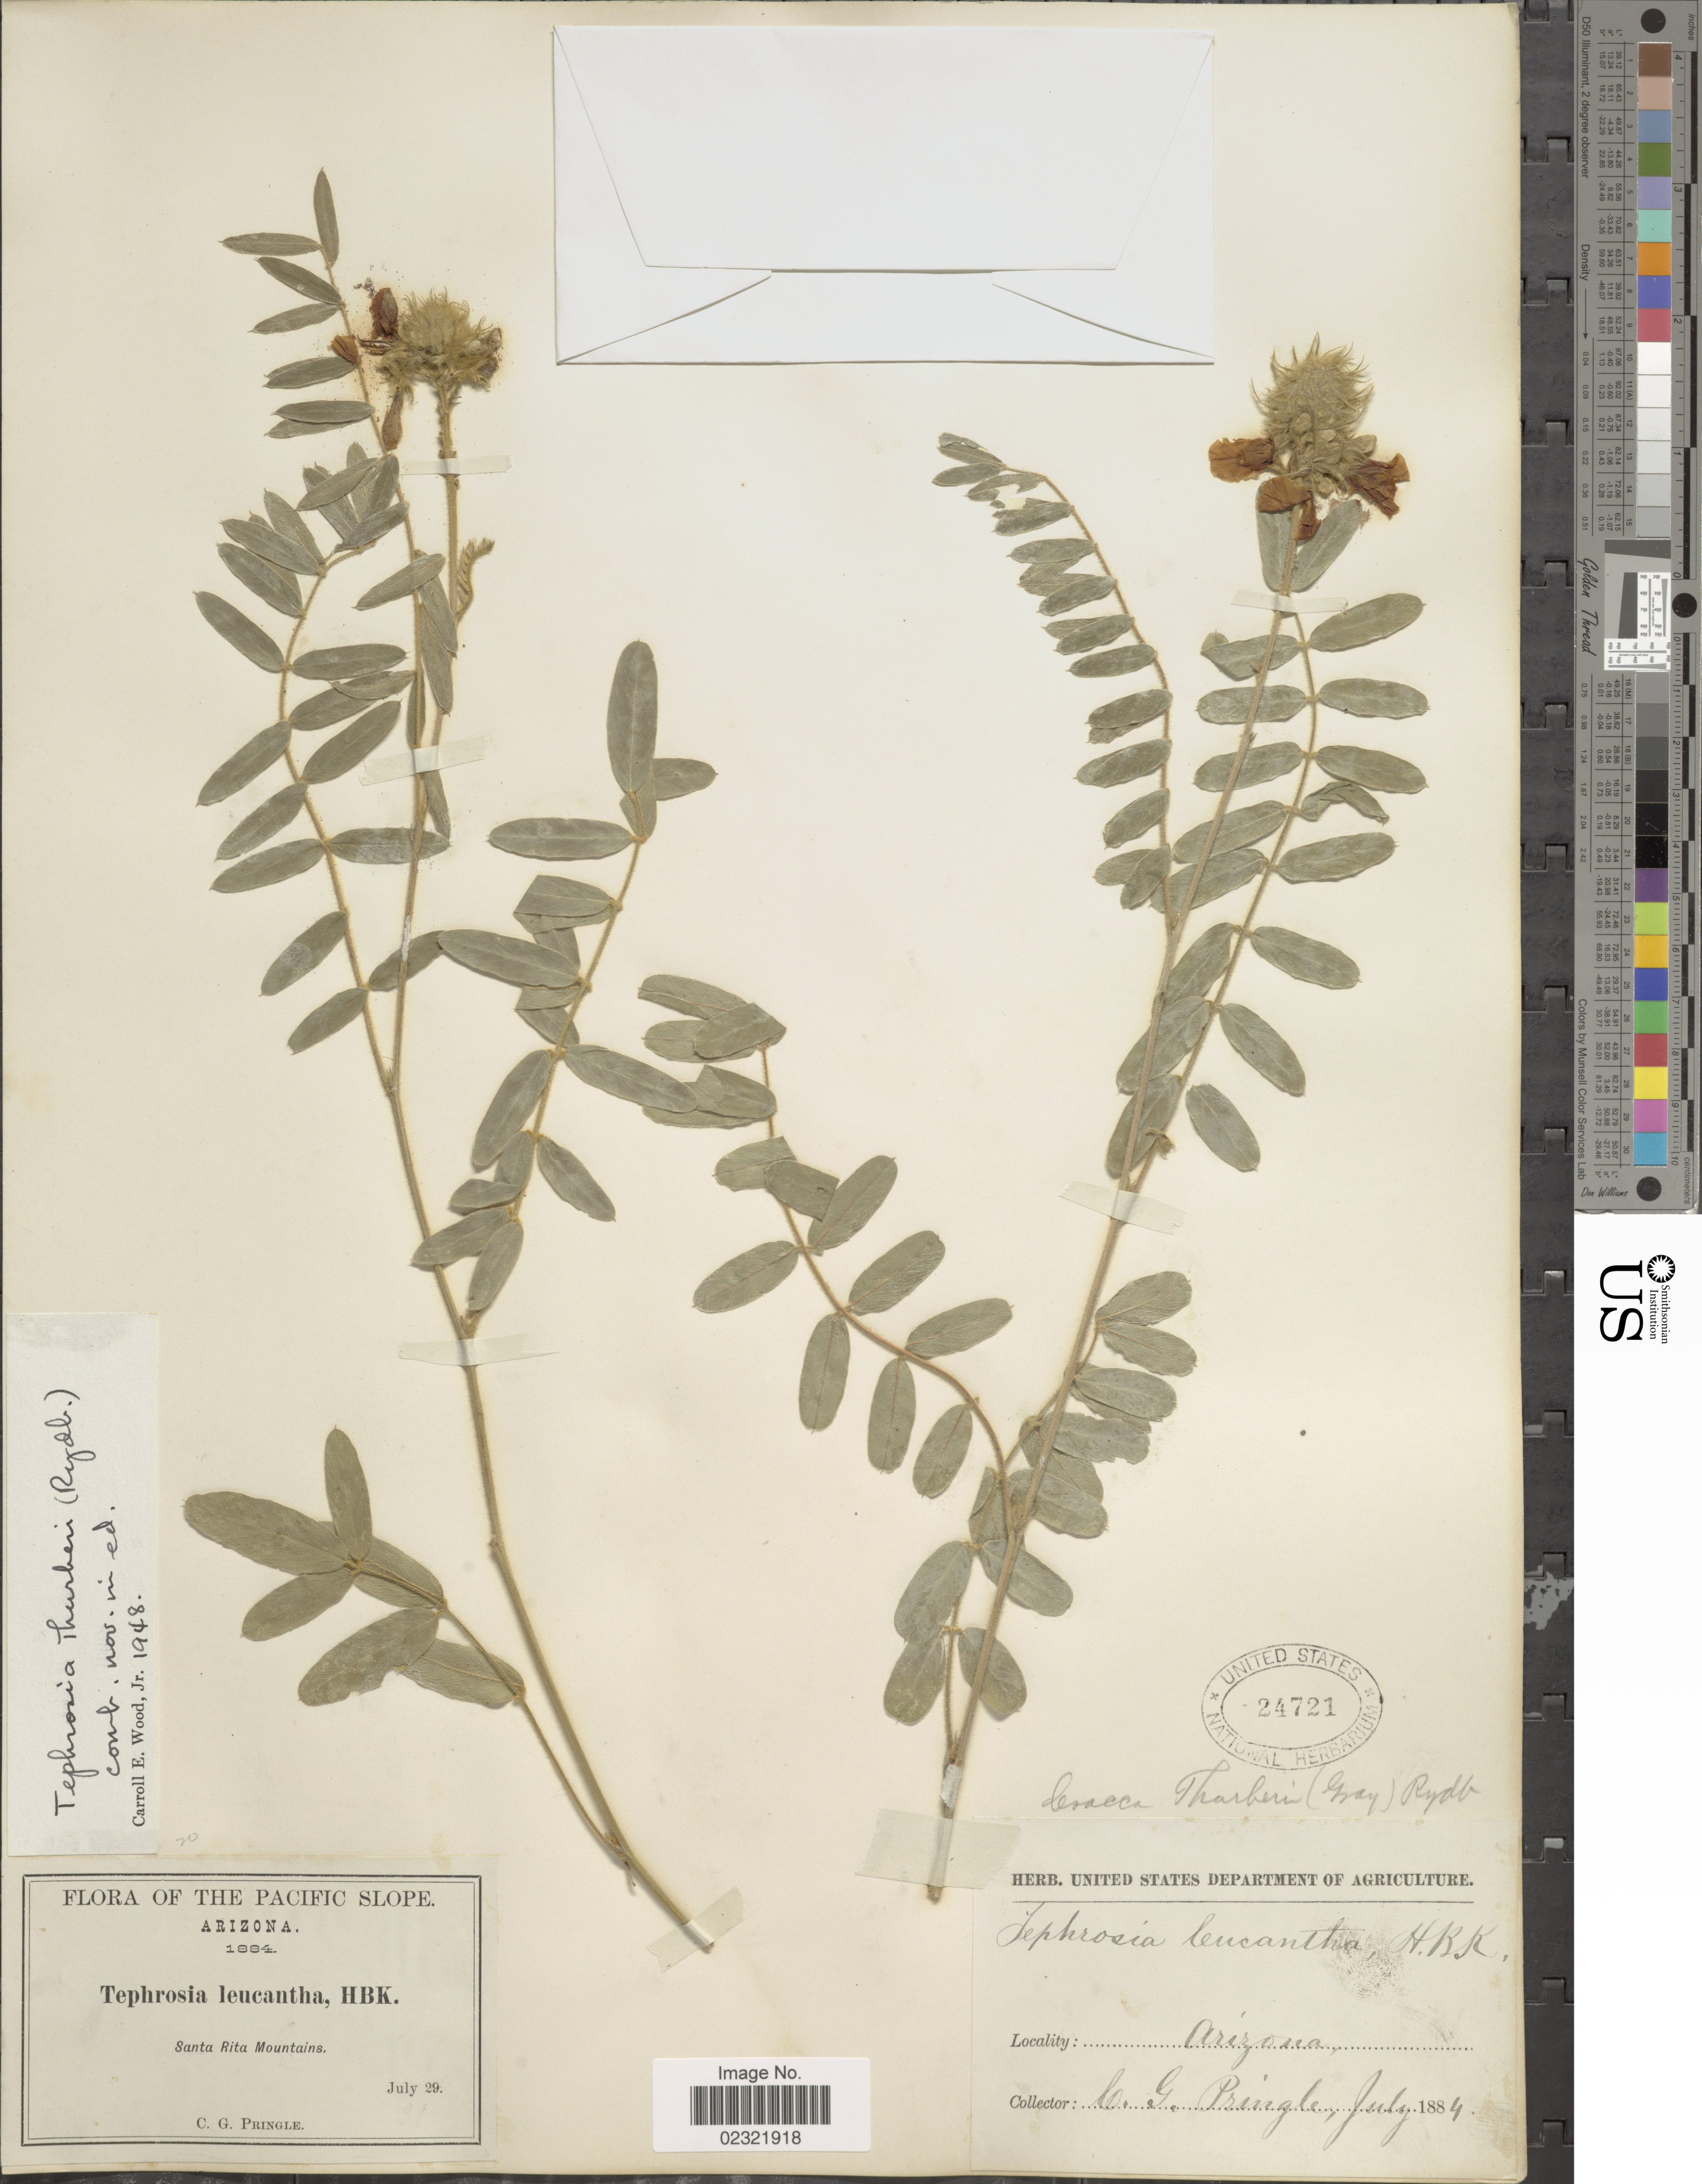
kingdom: Plantae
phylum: Tracheophyta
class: Magnoliopsida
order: Fabales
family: Fabaceae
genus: Tephrosia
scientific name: Tephrosia thurberi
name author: (Rydb.) C.E. Wood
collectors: C. G. Pringle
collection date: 1884-07-29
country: United States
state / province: Arizona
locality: The Pacific Slope, Santa Rita Mountains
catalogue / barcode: US 24721